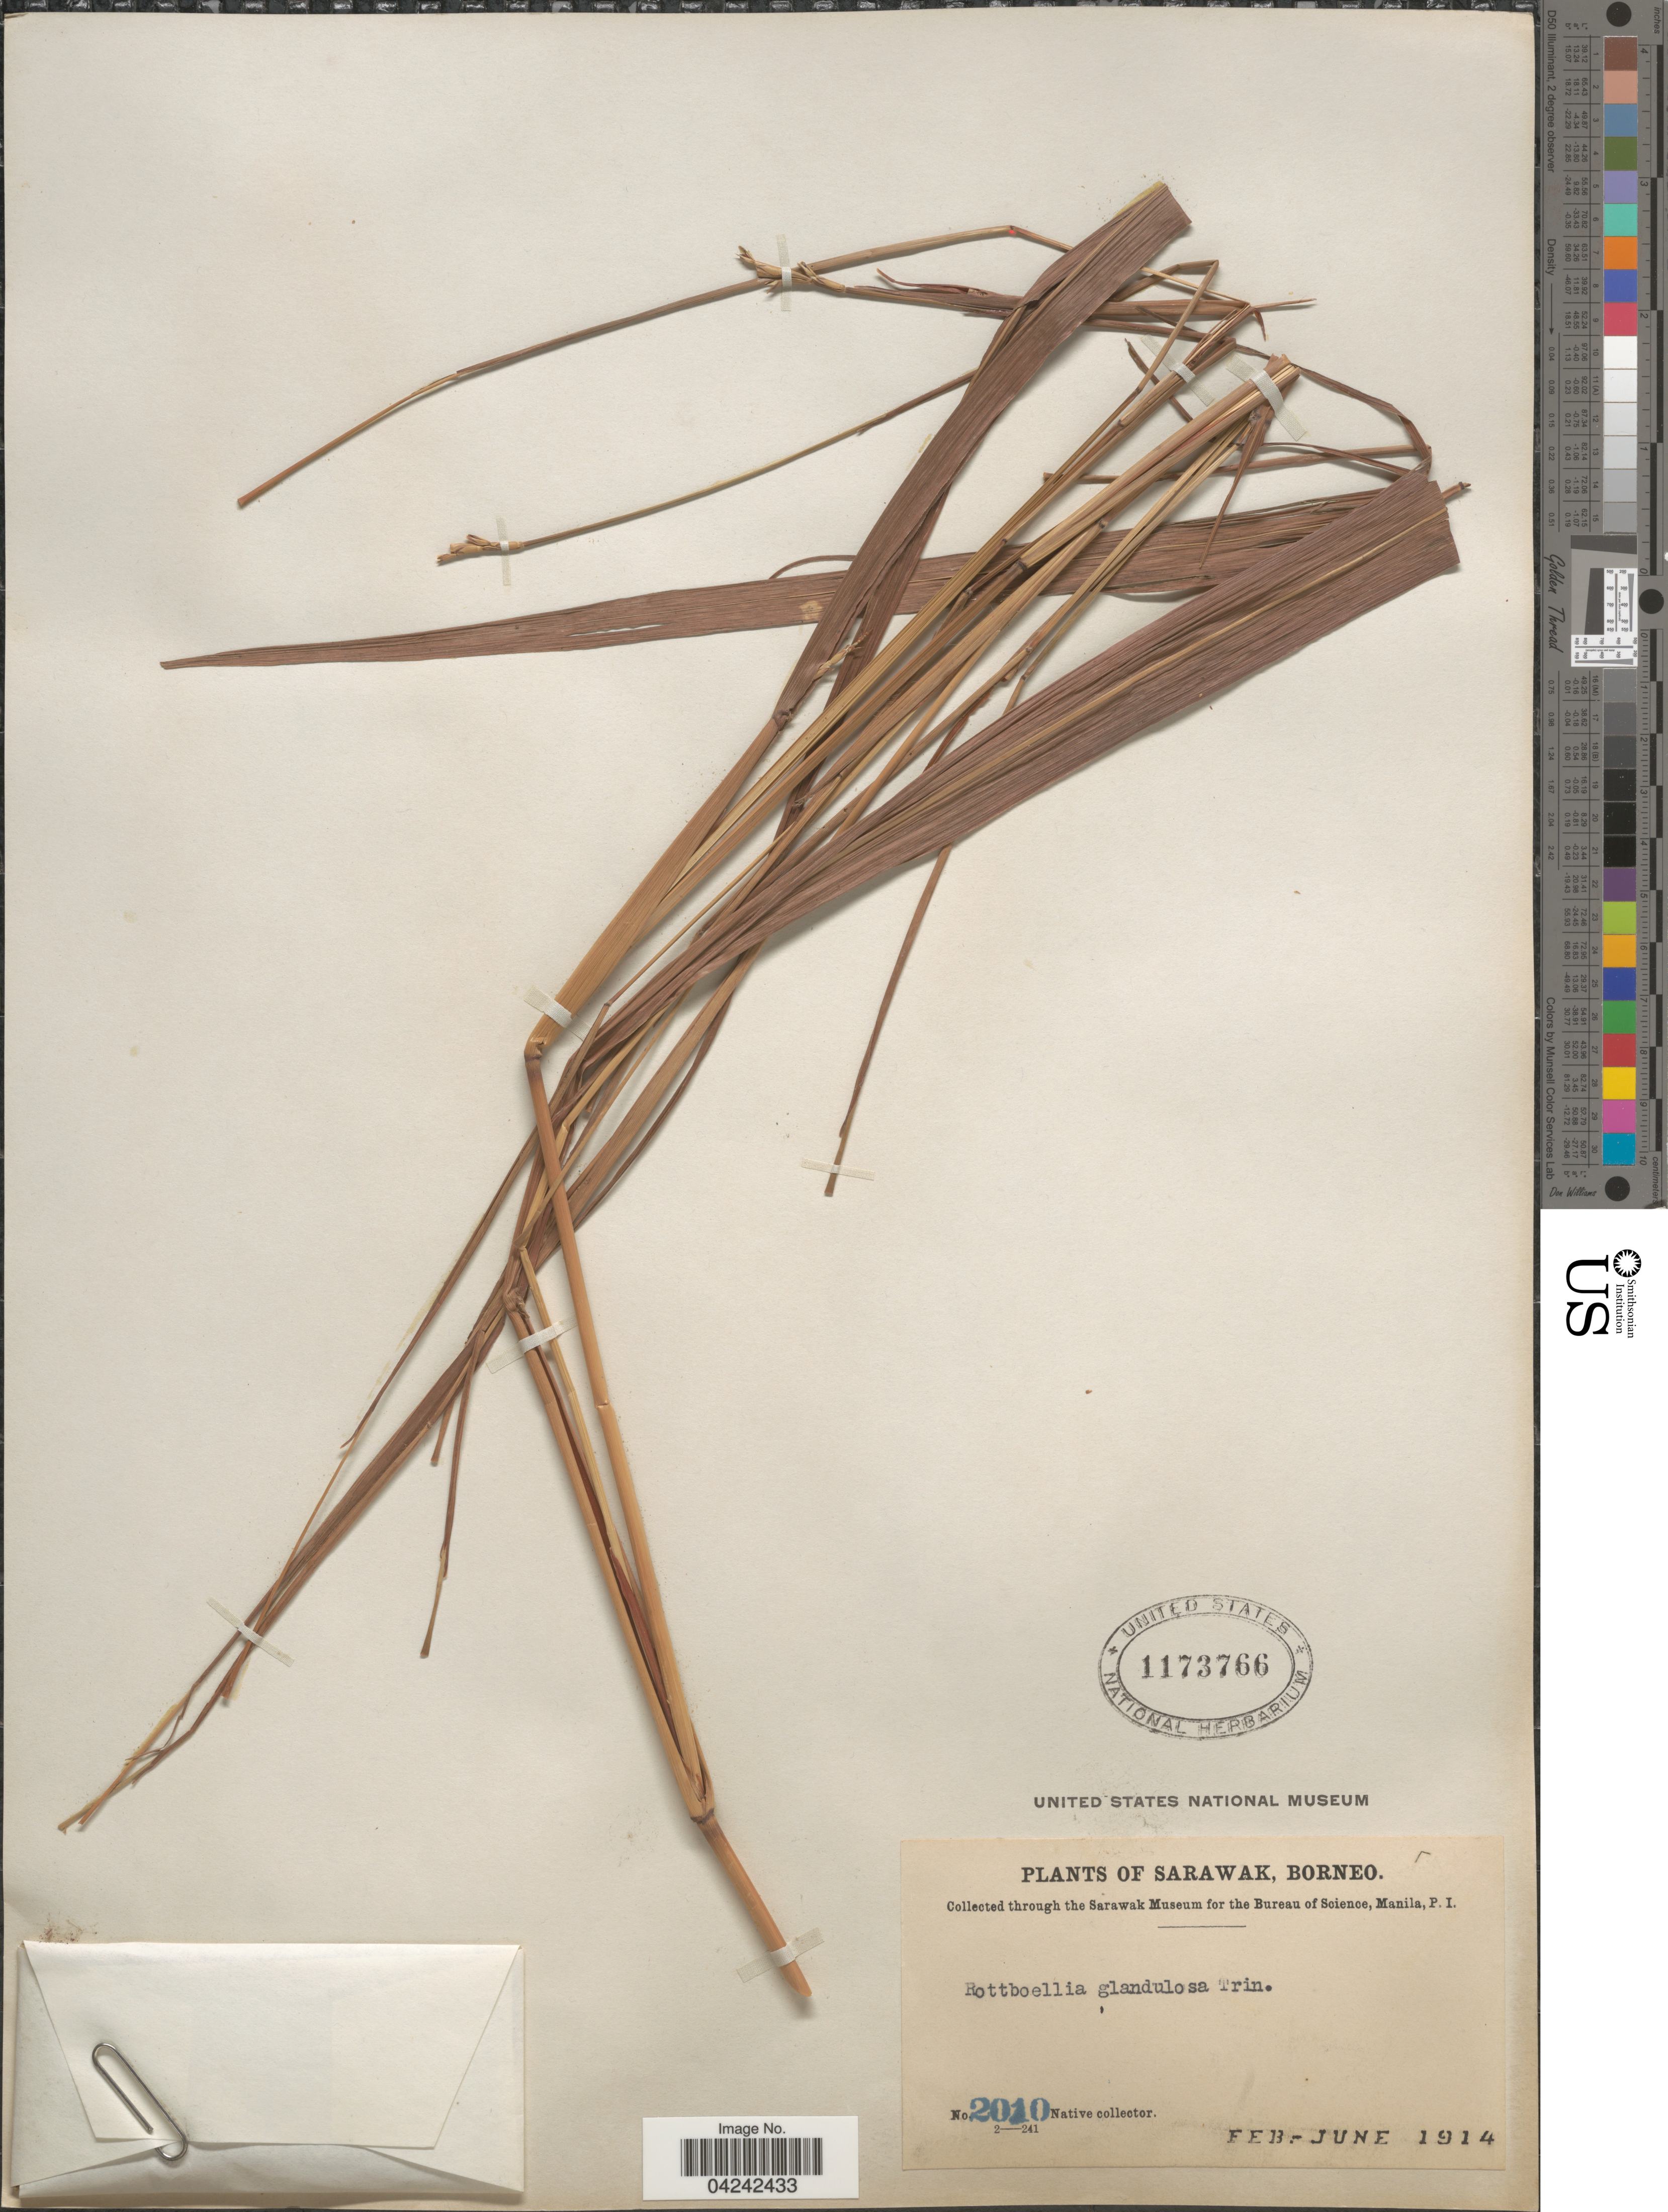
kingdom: Plantae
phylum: Tracheophyta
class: Liliopsida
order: Poales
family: Poaceae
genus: Rottboellia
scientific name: Rottboellia glandulosa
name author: Trin.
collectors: Native collector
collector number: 2010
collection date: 1914-02/1914-06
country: Malaysia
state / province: Sarawak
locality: Sarawak, Borneo.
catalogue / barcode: US 1173766